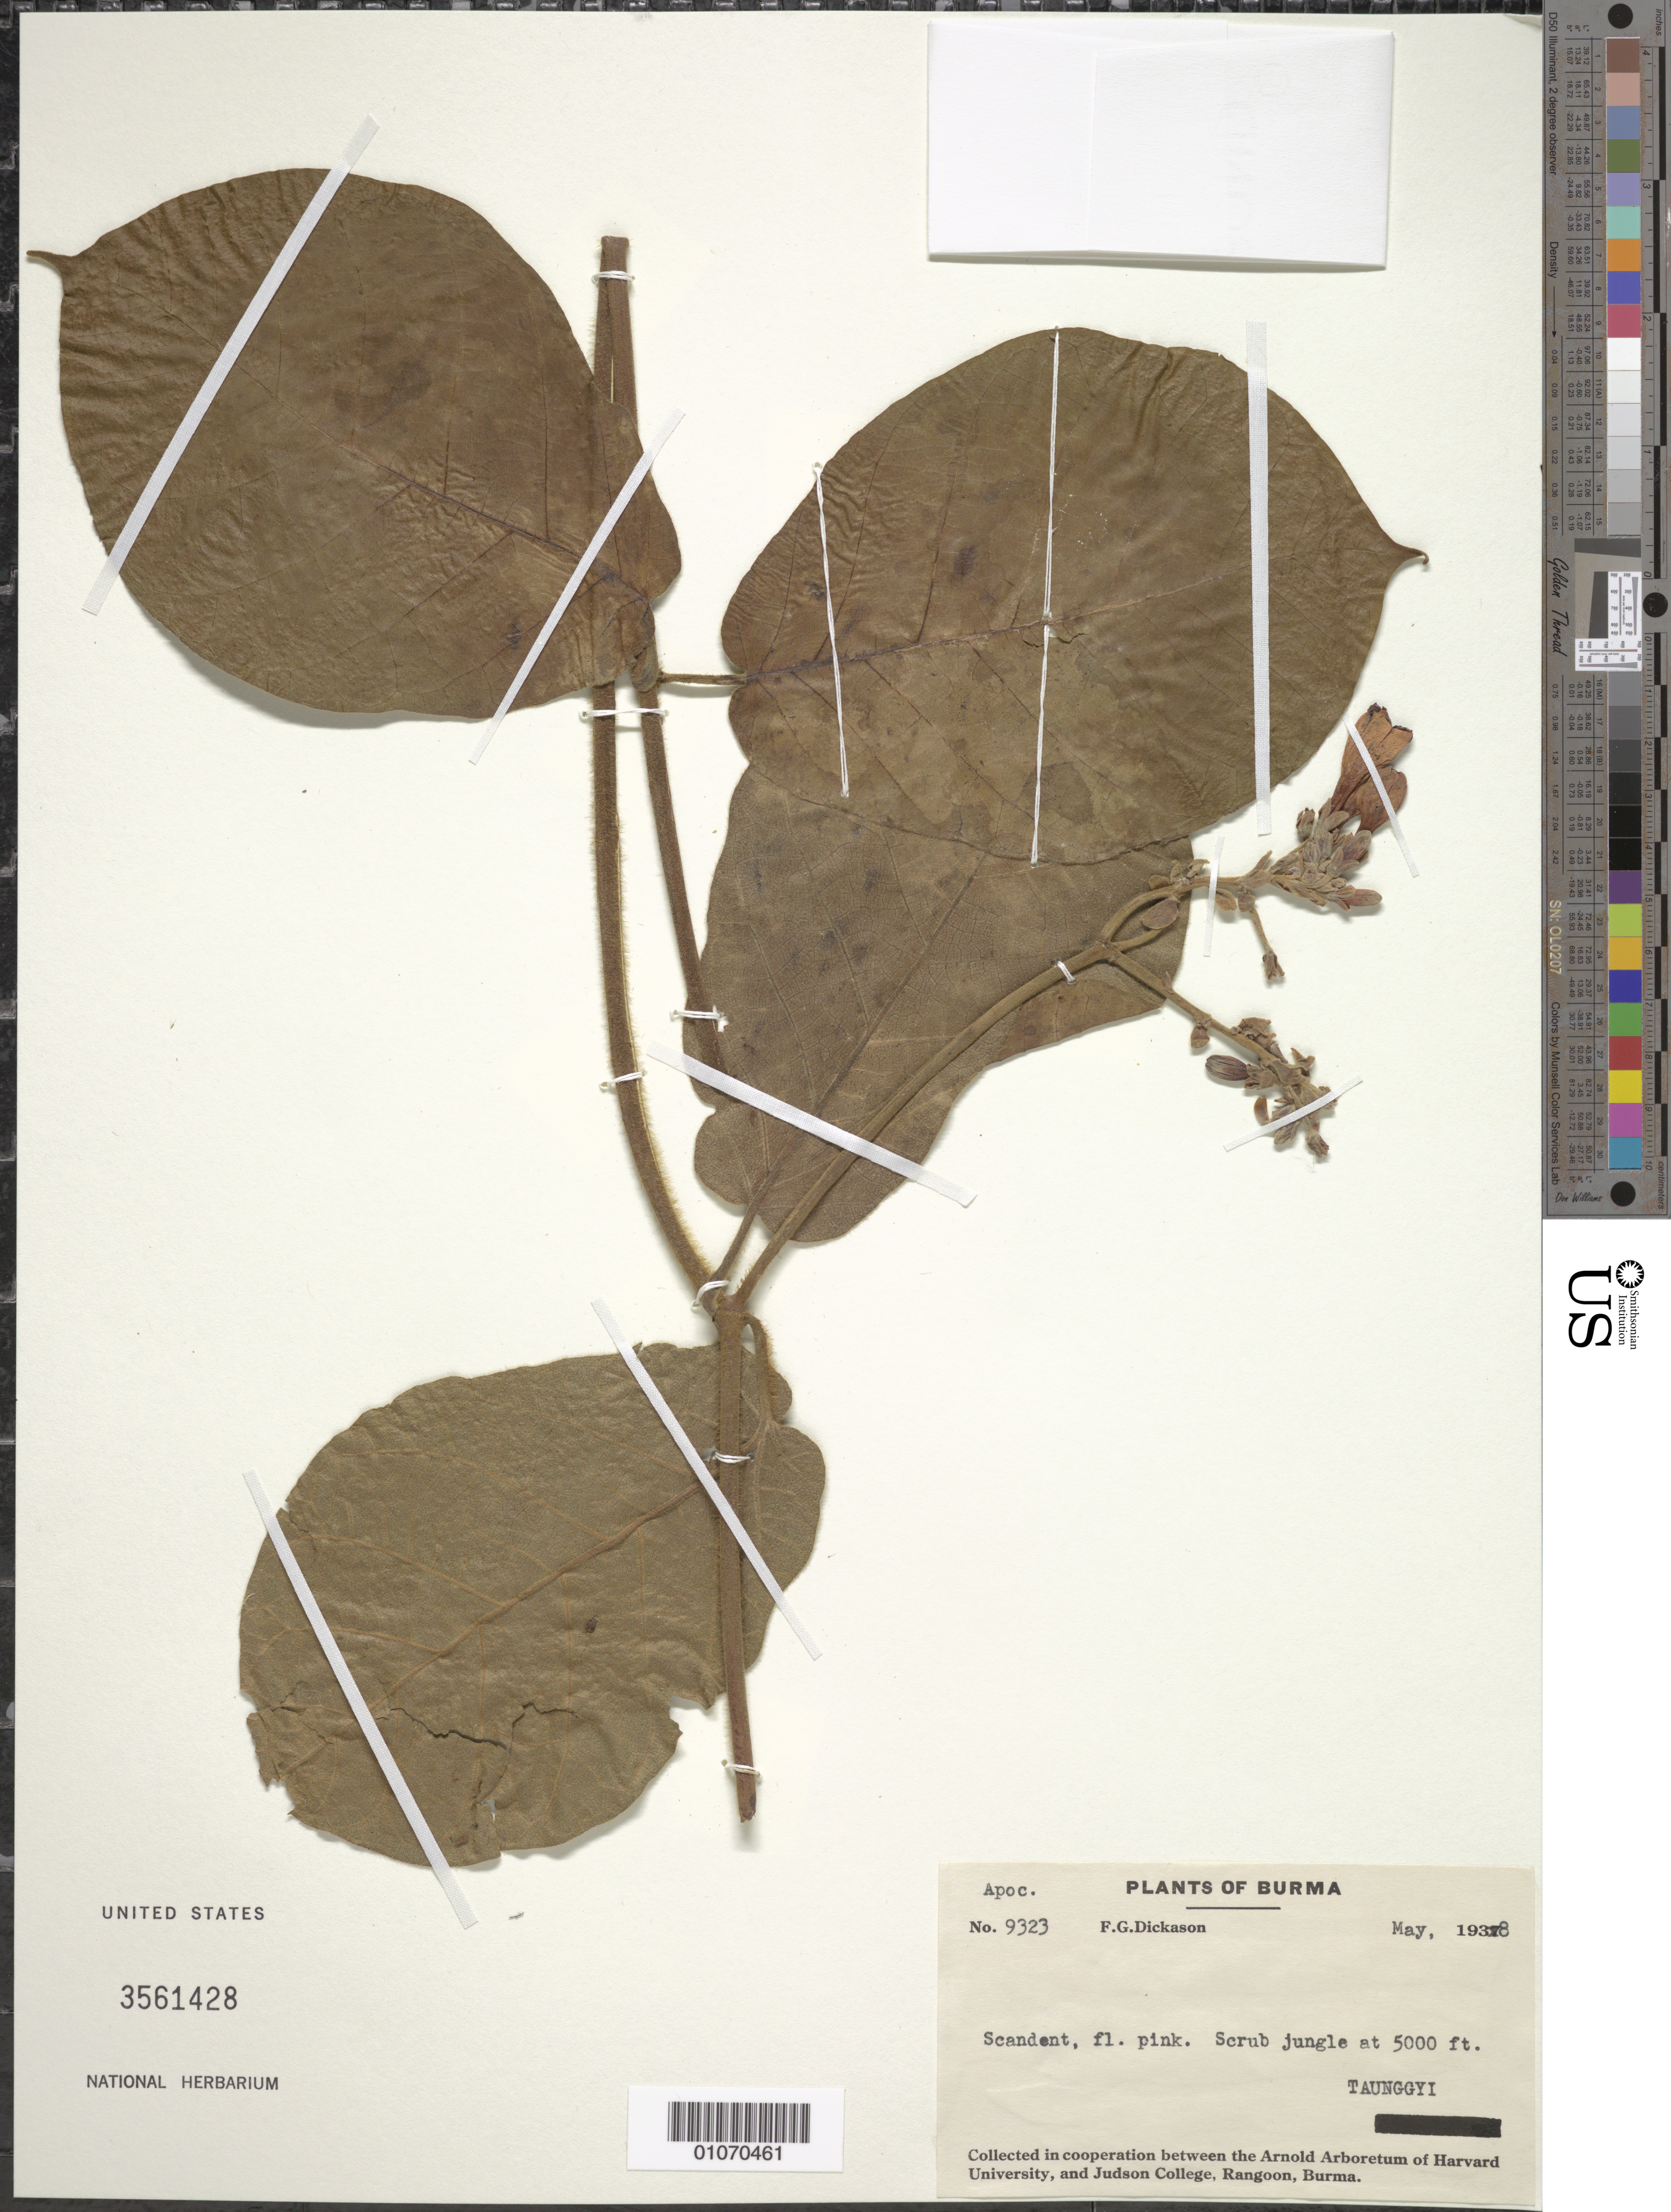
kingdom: Plantae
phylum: Tracheophyta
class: Magnoliopsida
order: Gentianales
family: Apocynaceae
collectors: F. Dickason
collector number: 9323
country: Myanmar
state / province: Kayin/Mandalay/Sagaing/Shan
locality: Taunggyi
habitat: Schrub jungle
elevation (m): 1524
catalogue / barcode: US 3561428